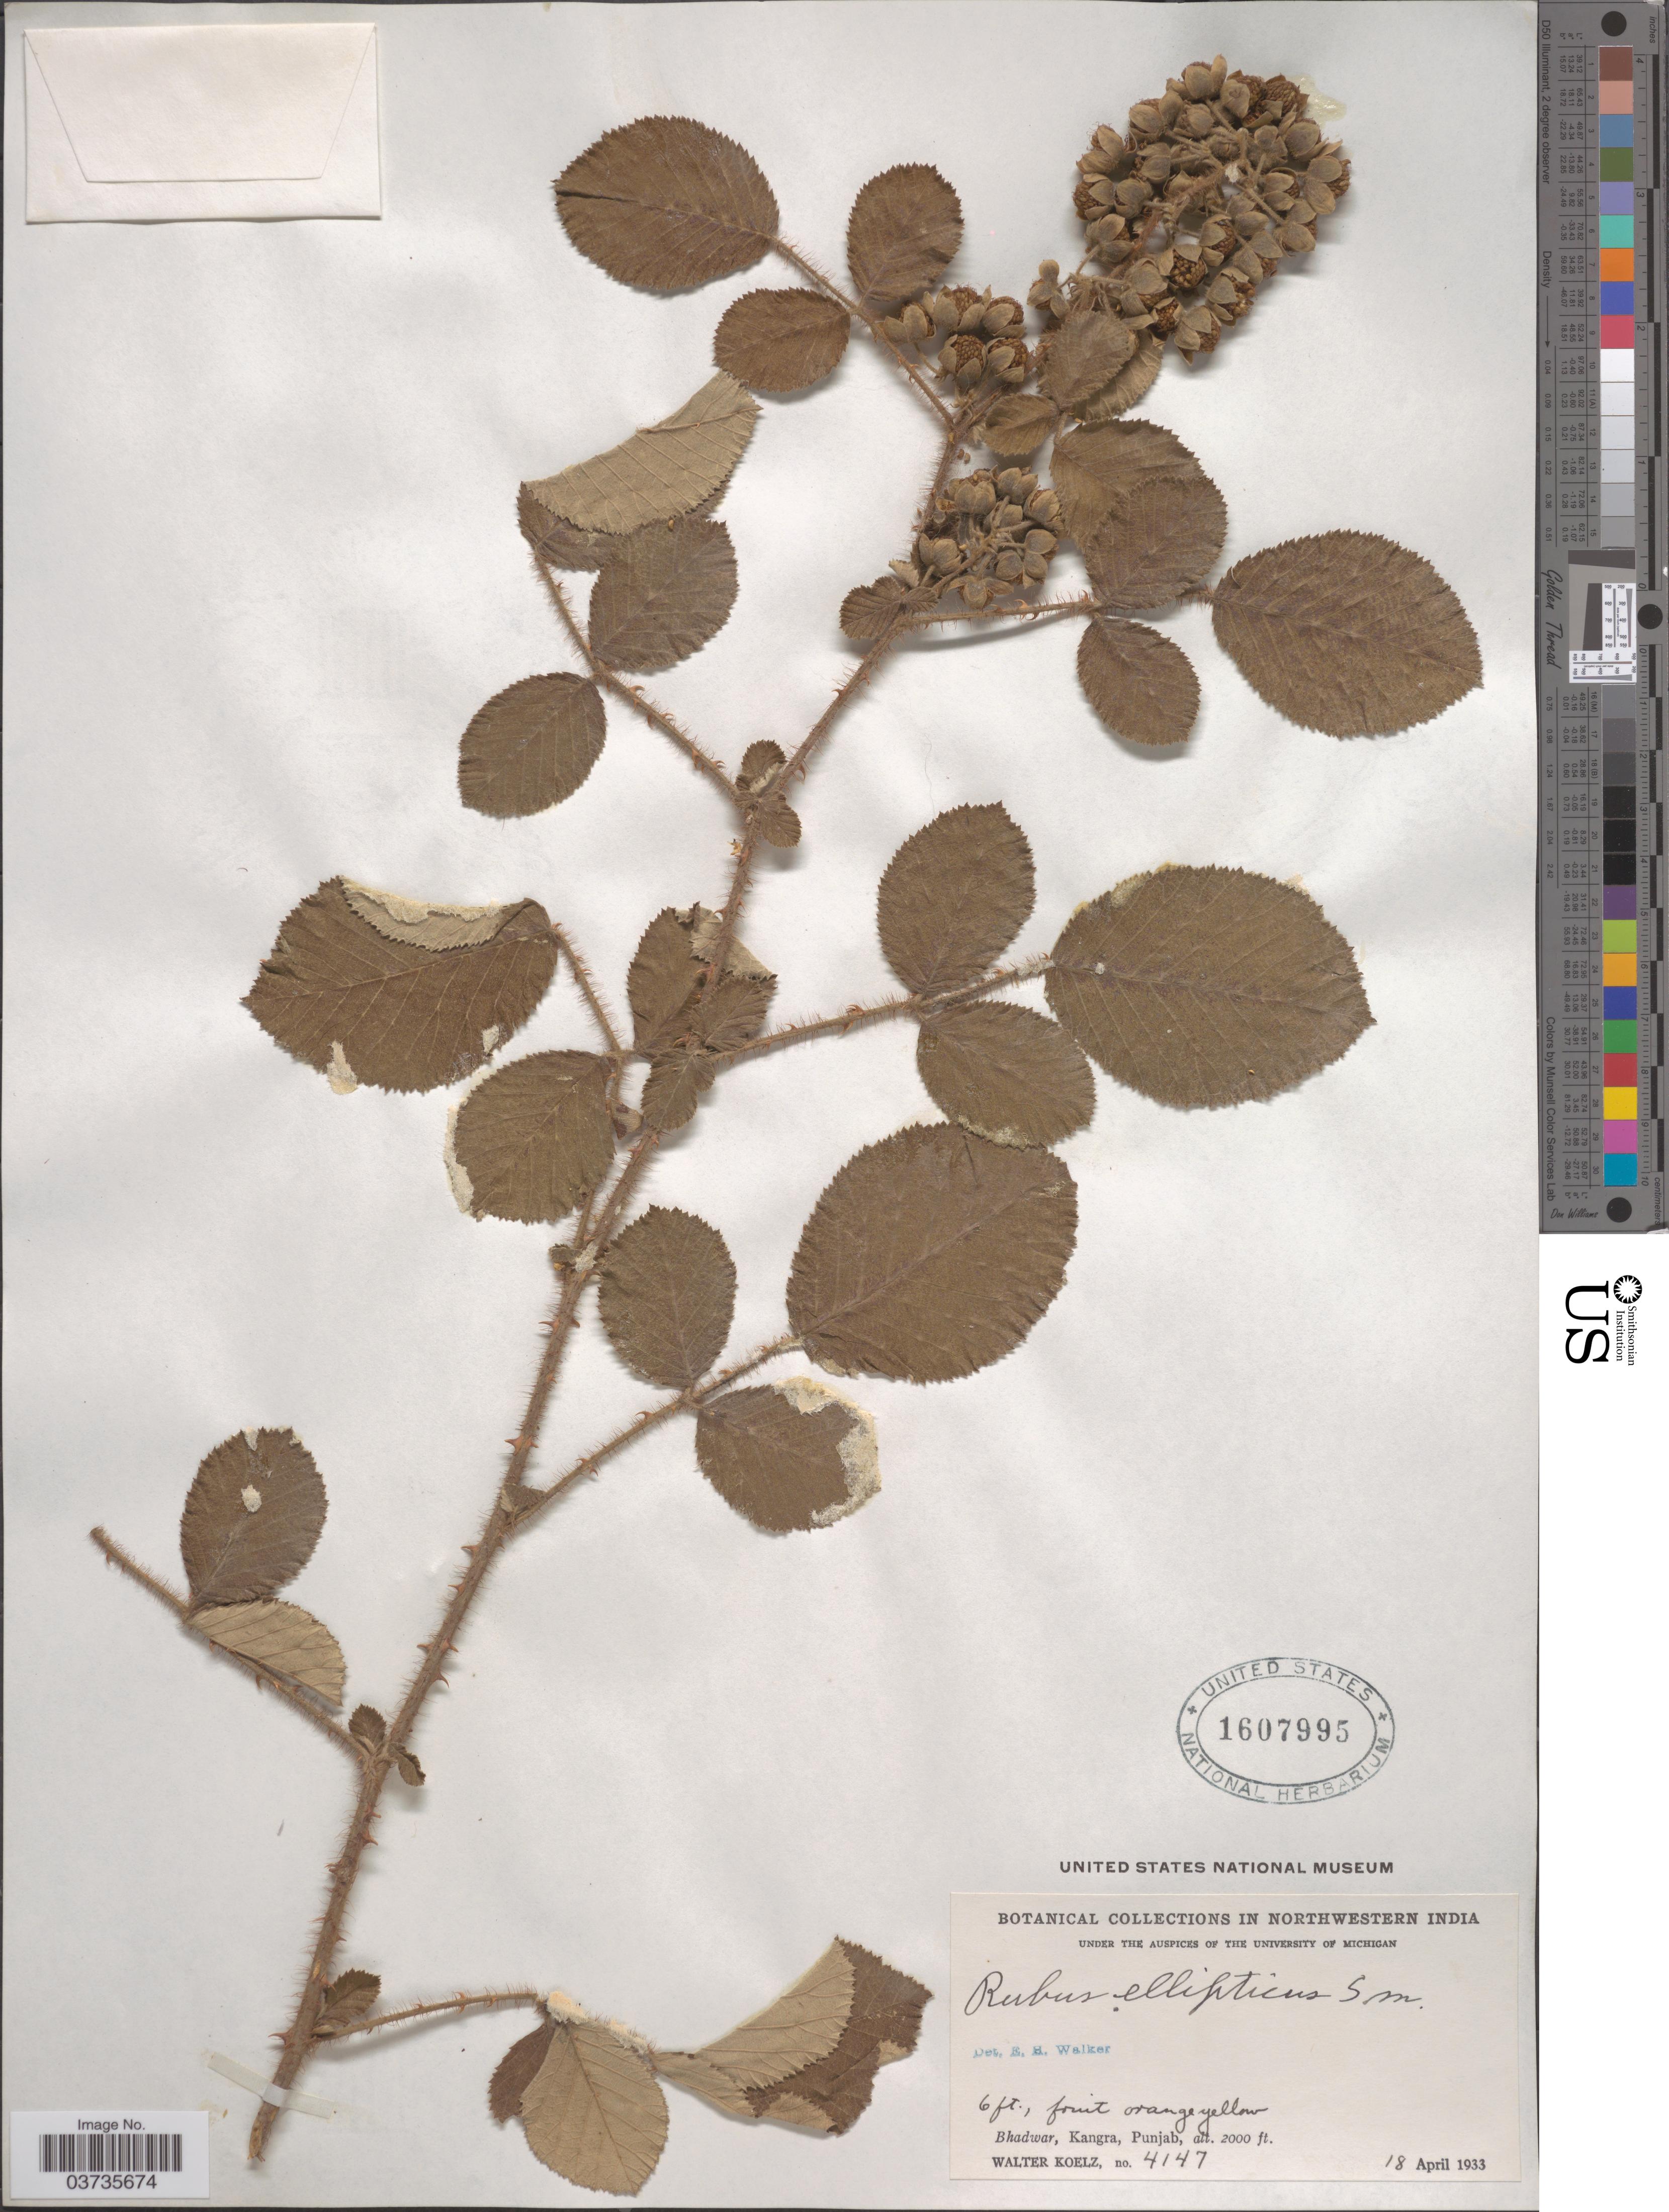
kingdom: Plantae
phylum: Tracheophyta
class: Magnoliopsida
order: Rosales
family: Rosaceae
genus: Rubus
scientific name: Rubus ellipticus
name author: Sm.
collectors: W. N. Koelz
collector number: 4147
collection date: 1933-04-18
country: India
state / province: Punjab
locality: Northwestern India. Bhadwar, Kangra.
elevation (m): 610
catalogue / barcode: US 1607995